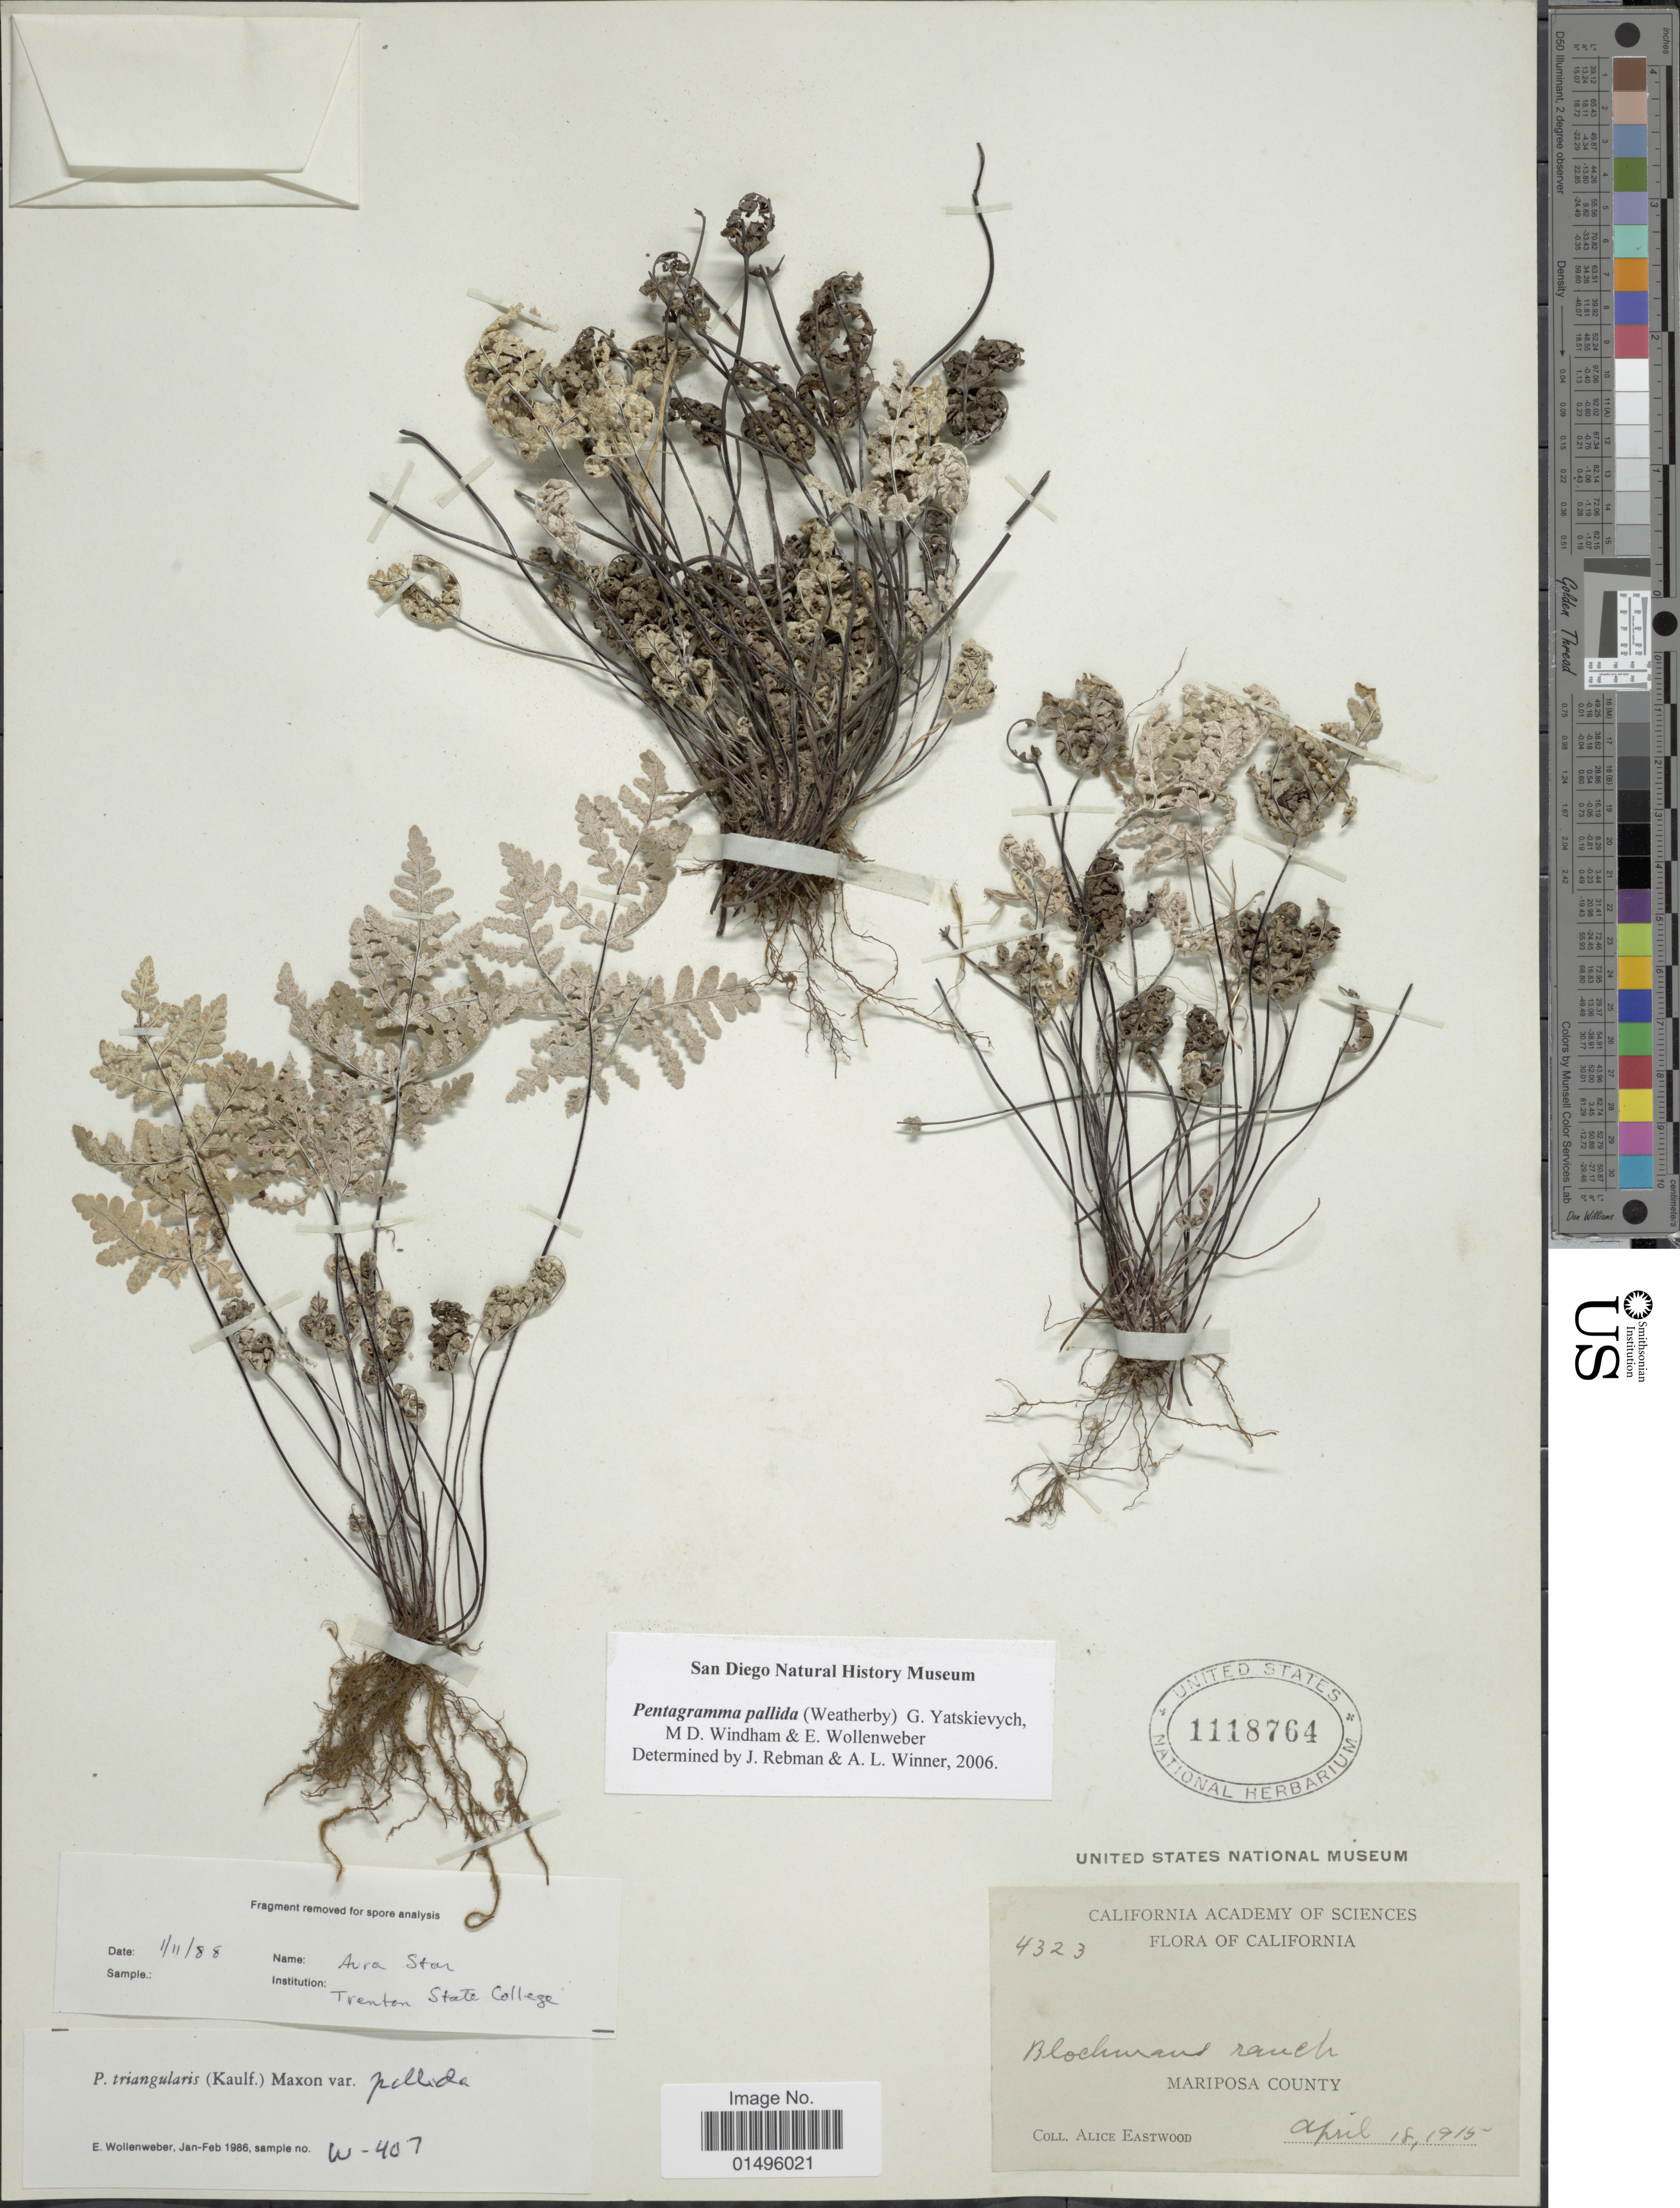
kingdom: Plantae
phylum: Tracheophyta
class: Polypodiopsida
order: Polypodiales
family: Pteridaceae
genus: Pentagramma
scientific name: Pentagramma pallida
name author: (Weath.) Yatsk. et al.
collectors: A. Eastwood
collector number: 4323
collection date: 1915-04-18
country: United States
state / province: California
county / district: Mariposa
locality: California, Blockmand Ranch, Mariposa County.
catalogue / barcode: US 1118764